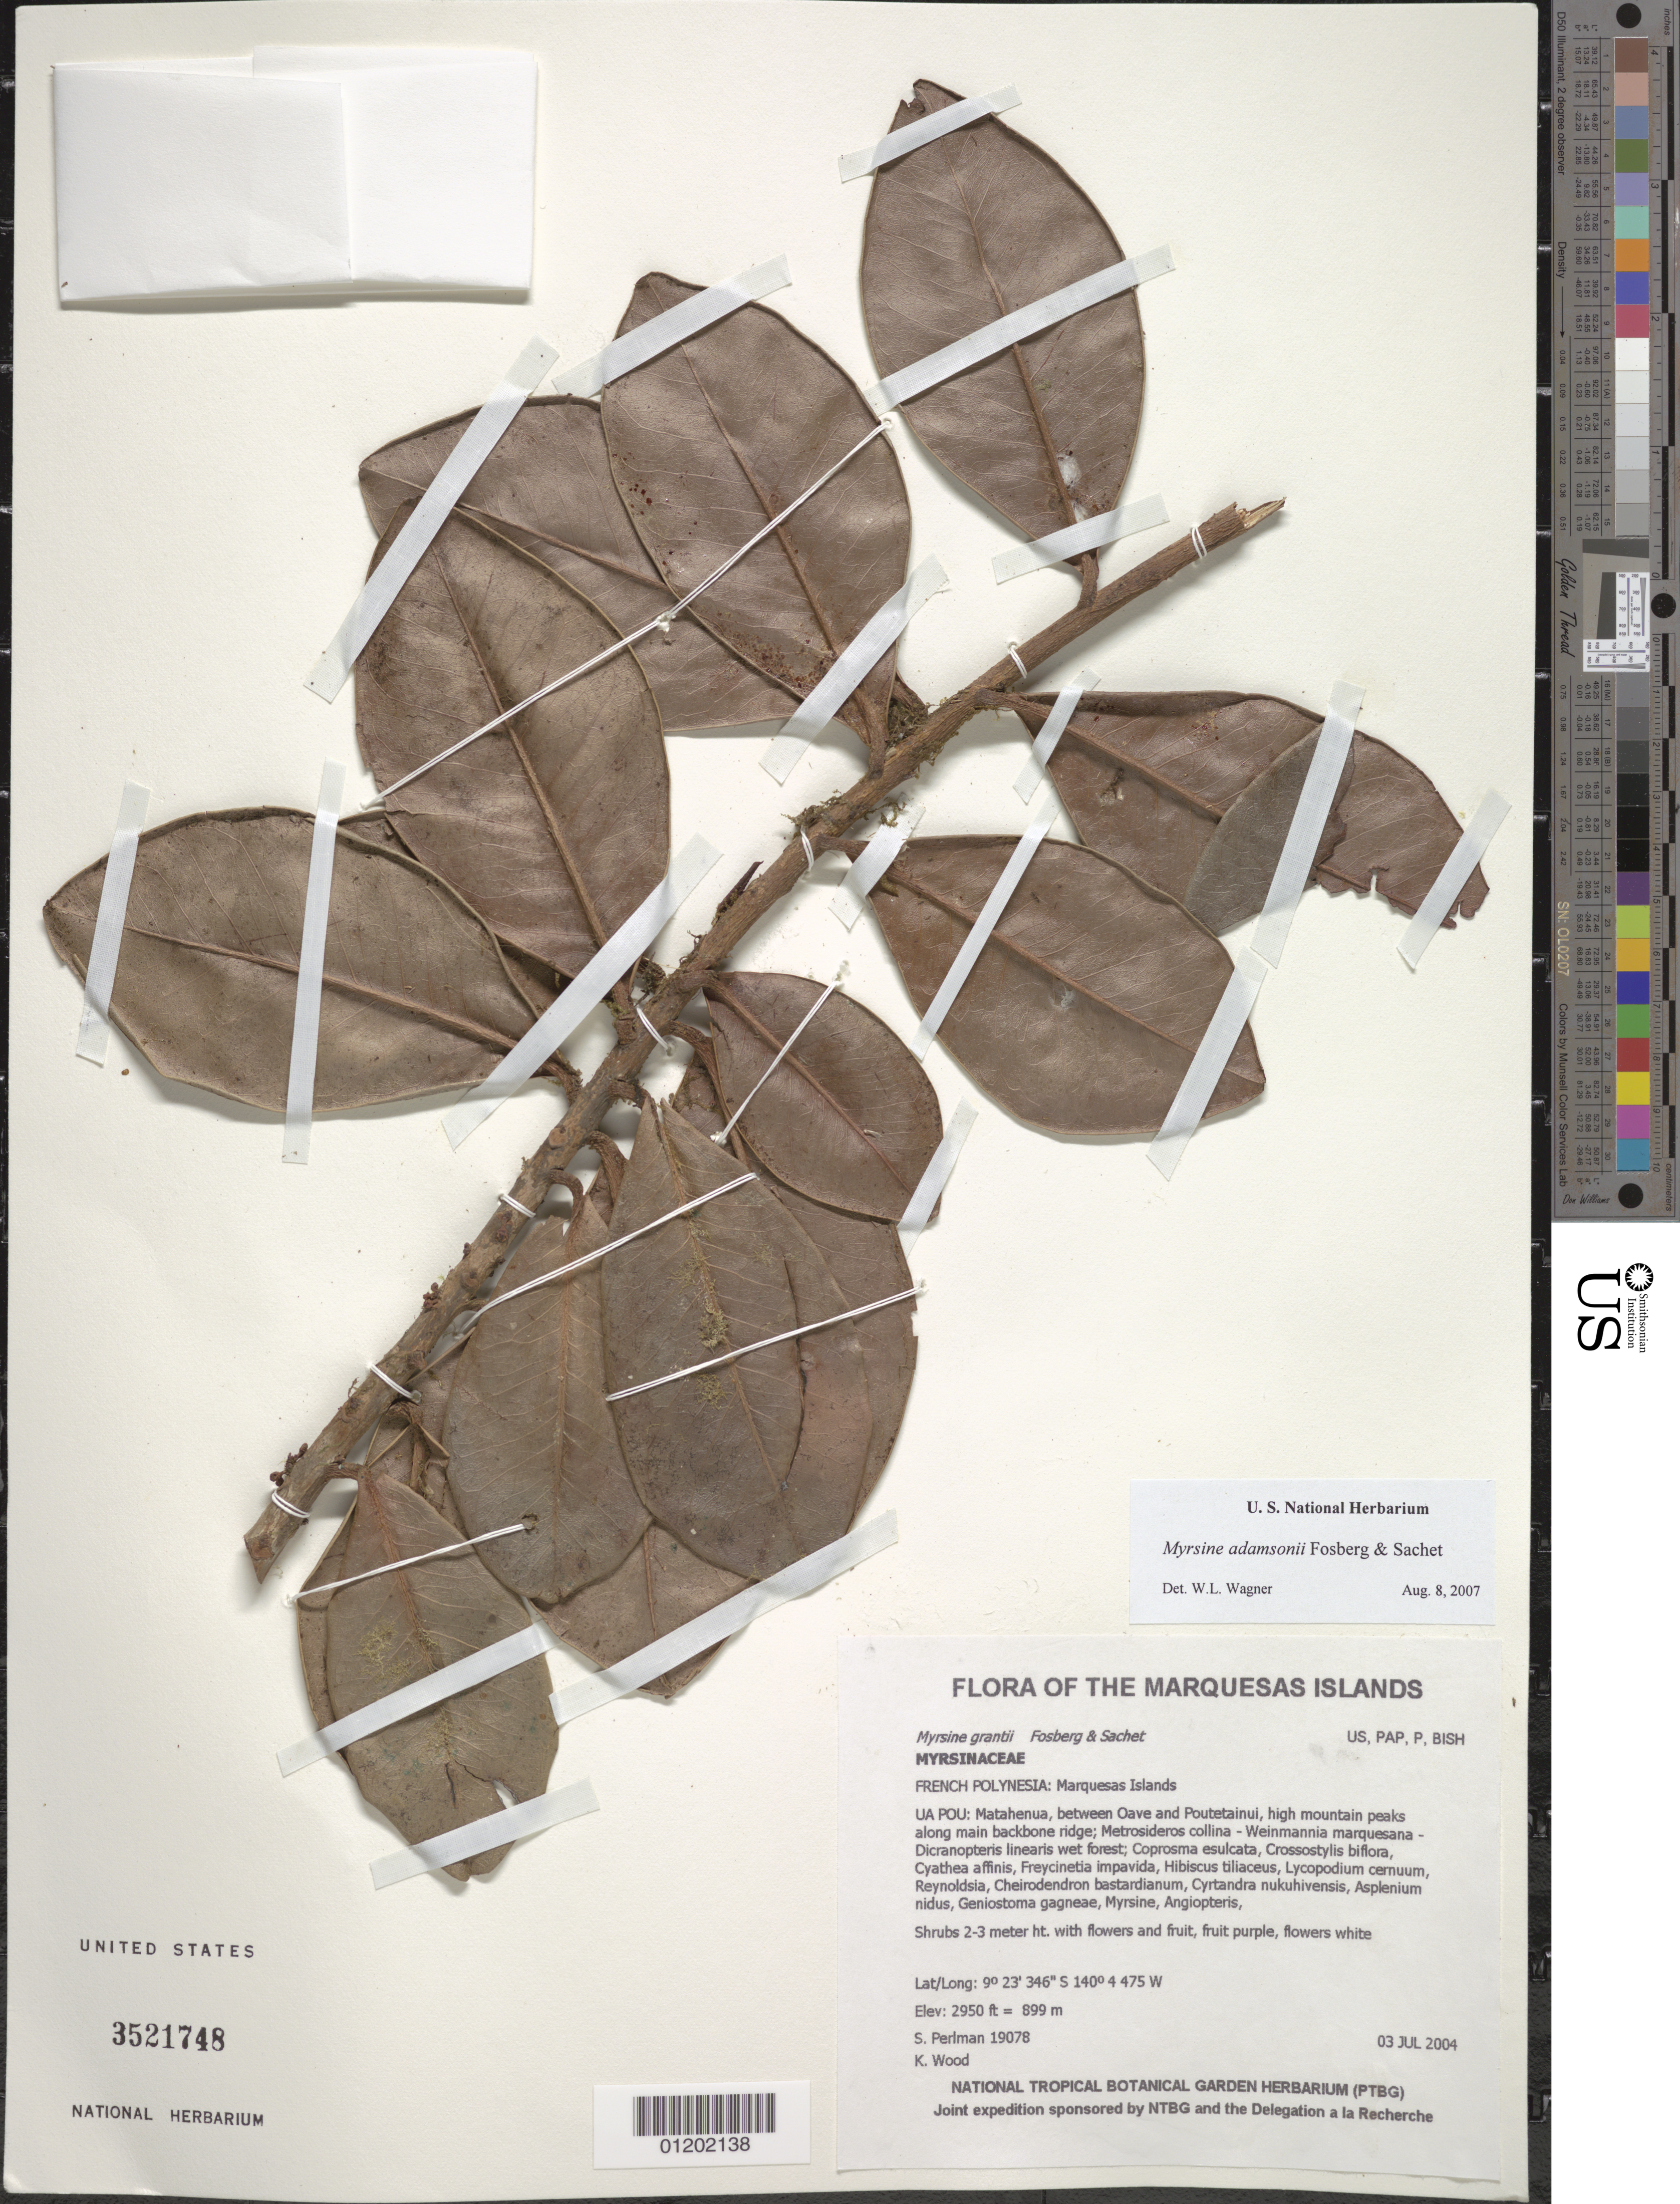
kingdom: Plantae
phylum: Tracheophyta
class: Magnoliopsida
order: Ericales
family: Primulaceae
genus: Myrsine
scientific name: Myrsine adamsonii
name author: Fosberg & Sachet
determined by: Wagner, W. L., (BOT), Smithsonian Institution - National Museum of Natural History (UNITED STATES)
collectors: S. P. Perlman & K. R. Wood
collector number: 19078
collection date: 2004-07-03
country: French Polynesia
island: Ua Pou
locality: Matahenua, between Oave and Poutetainui, high mountain peaks along main backbone ridge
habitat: Metrosideros collina - Weinmannia marquesana - Dicranopteris linearis wet forest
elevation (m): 899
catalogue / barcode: US 3521748